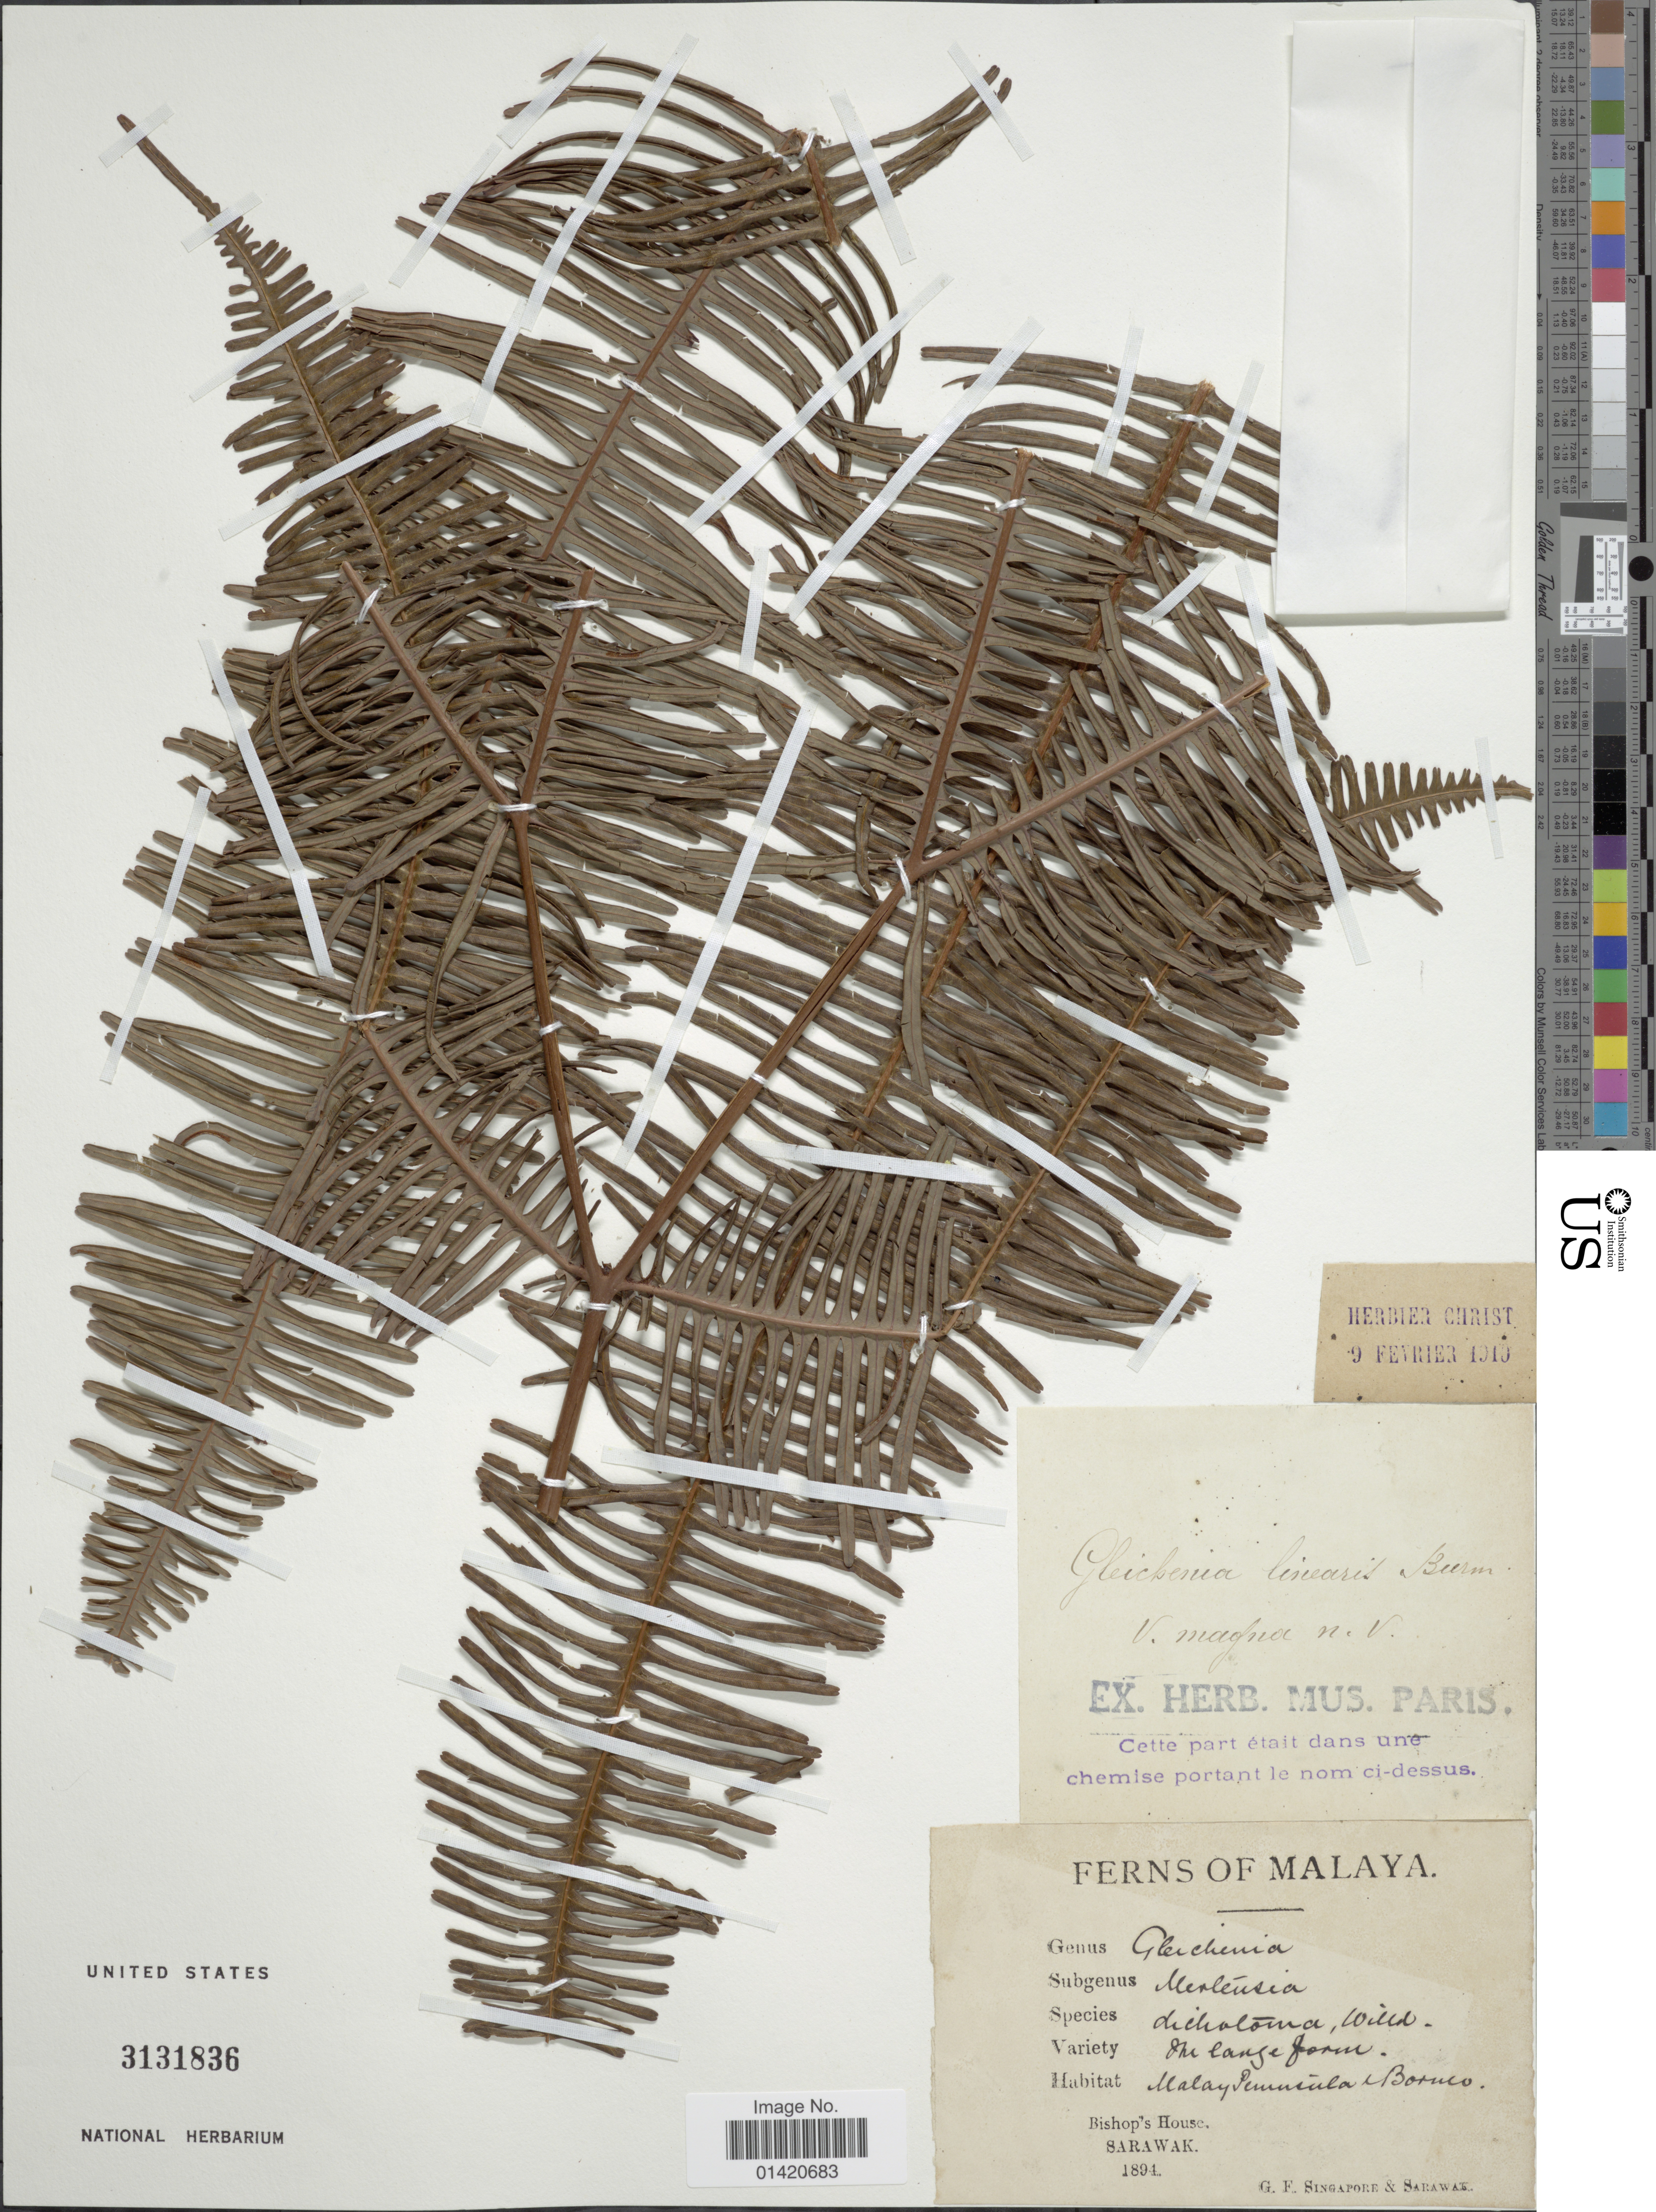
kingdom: Plantae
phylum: Tracheophyta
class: Polypodiopsida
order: Gleicheniales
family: Gleicheniaceae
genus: Dicranopteris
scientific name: Dicranopteris linearis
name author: (Burm. f.) Underw.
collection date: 1894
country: Malaysia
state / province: Sarawak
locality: Malaya, Malay Peninsula e Borneo. Bishuo's House.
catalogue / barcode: US 3131836